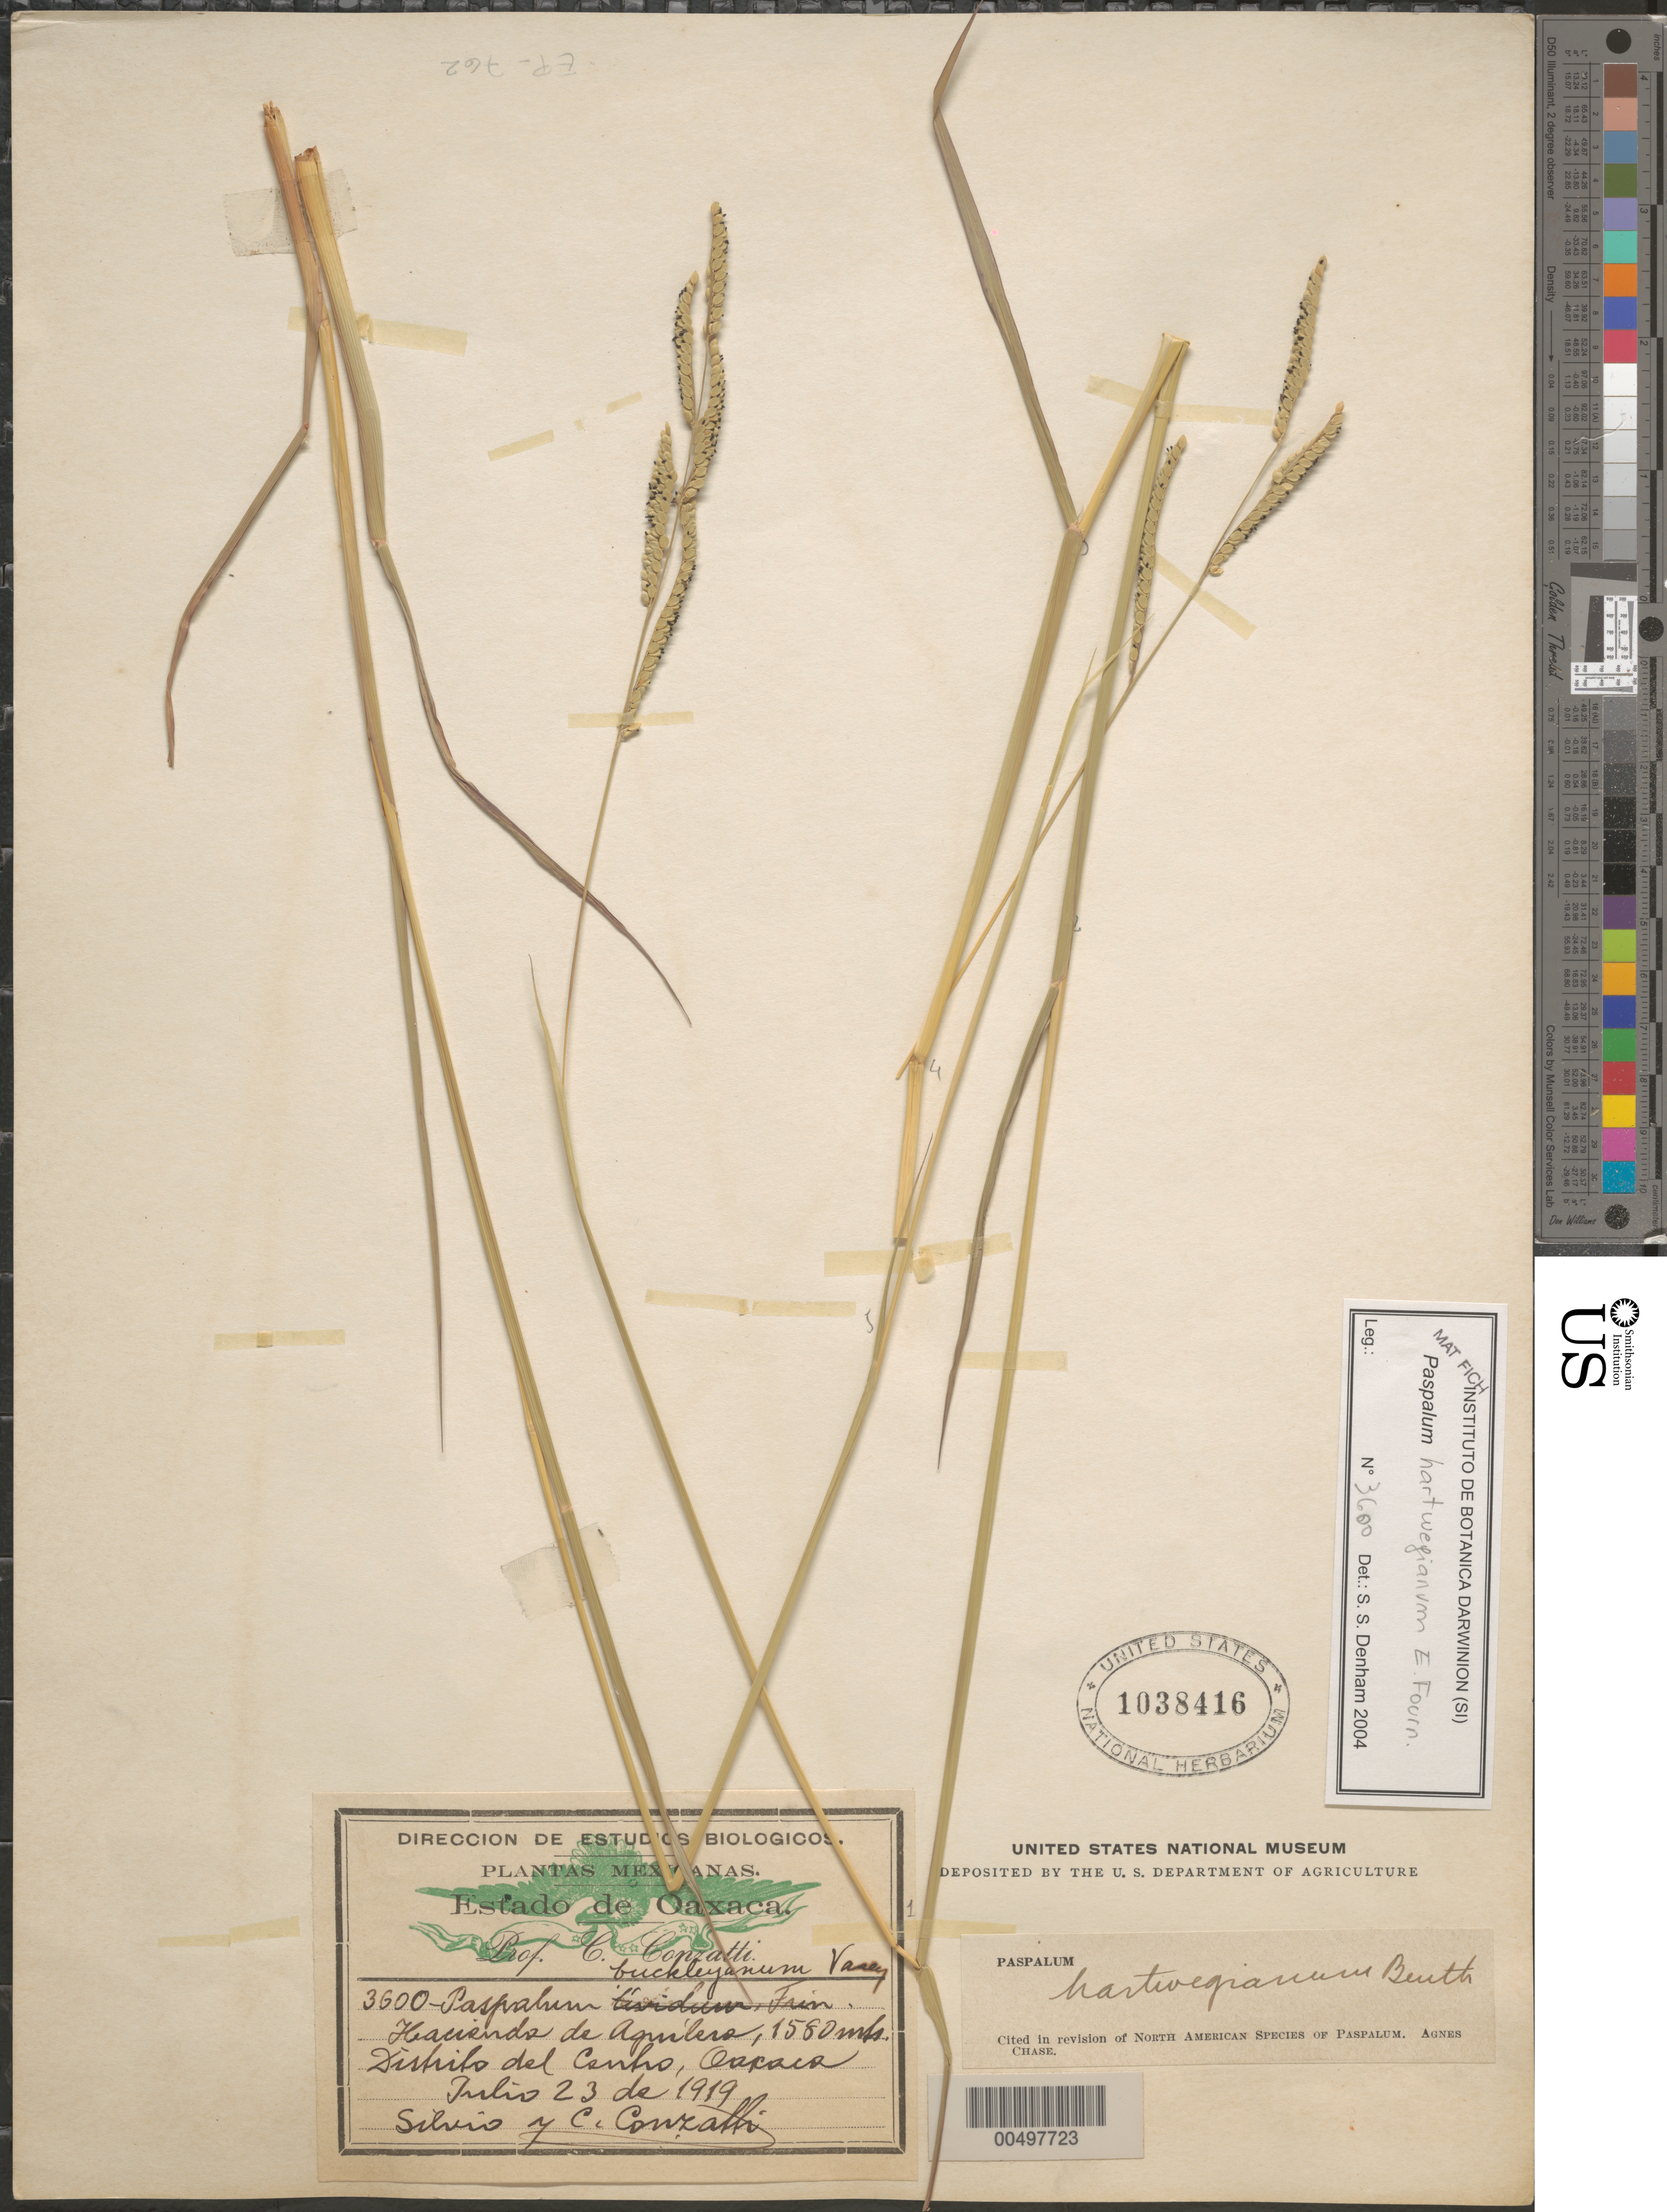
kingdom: Plantae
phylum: Tracheophyta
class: Liliopsida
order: Poales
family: Poaceae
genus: Paspalum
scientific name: Paspalum hartwegianum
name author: E. Fourn.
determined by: Chase, [M.] Agnes, (US)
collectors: C. Conzatti & -. Silvio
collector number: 3600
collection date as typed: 23 Jul 1919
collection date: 1919-07-23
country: Mexico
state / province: Oaxaca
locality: Hacienda de Aguilero, Dist del Centro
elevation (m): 1580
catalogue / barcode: US 1038416